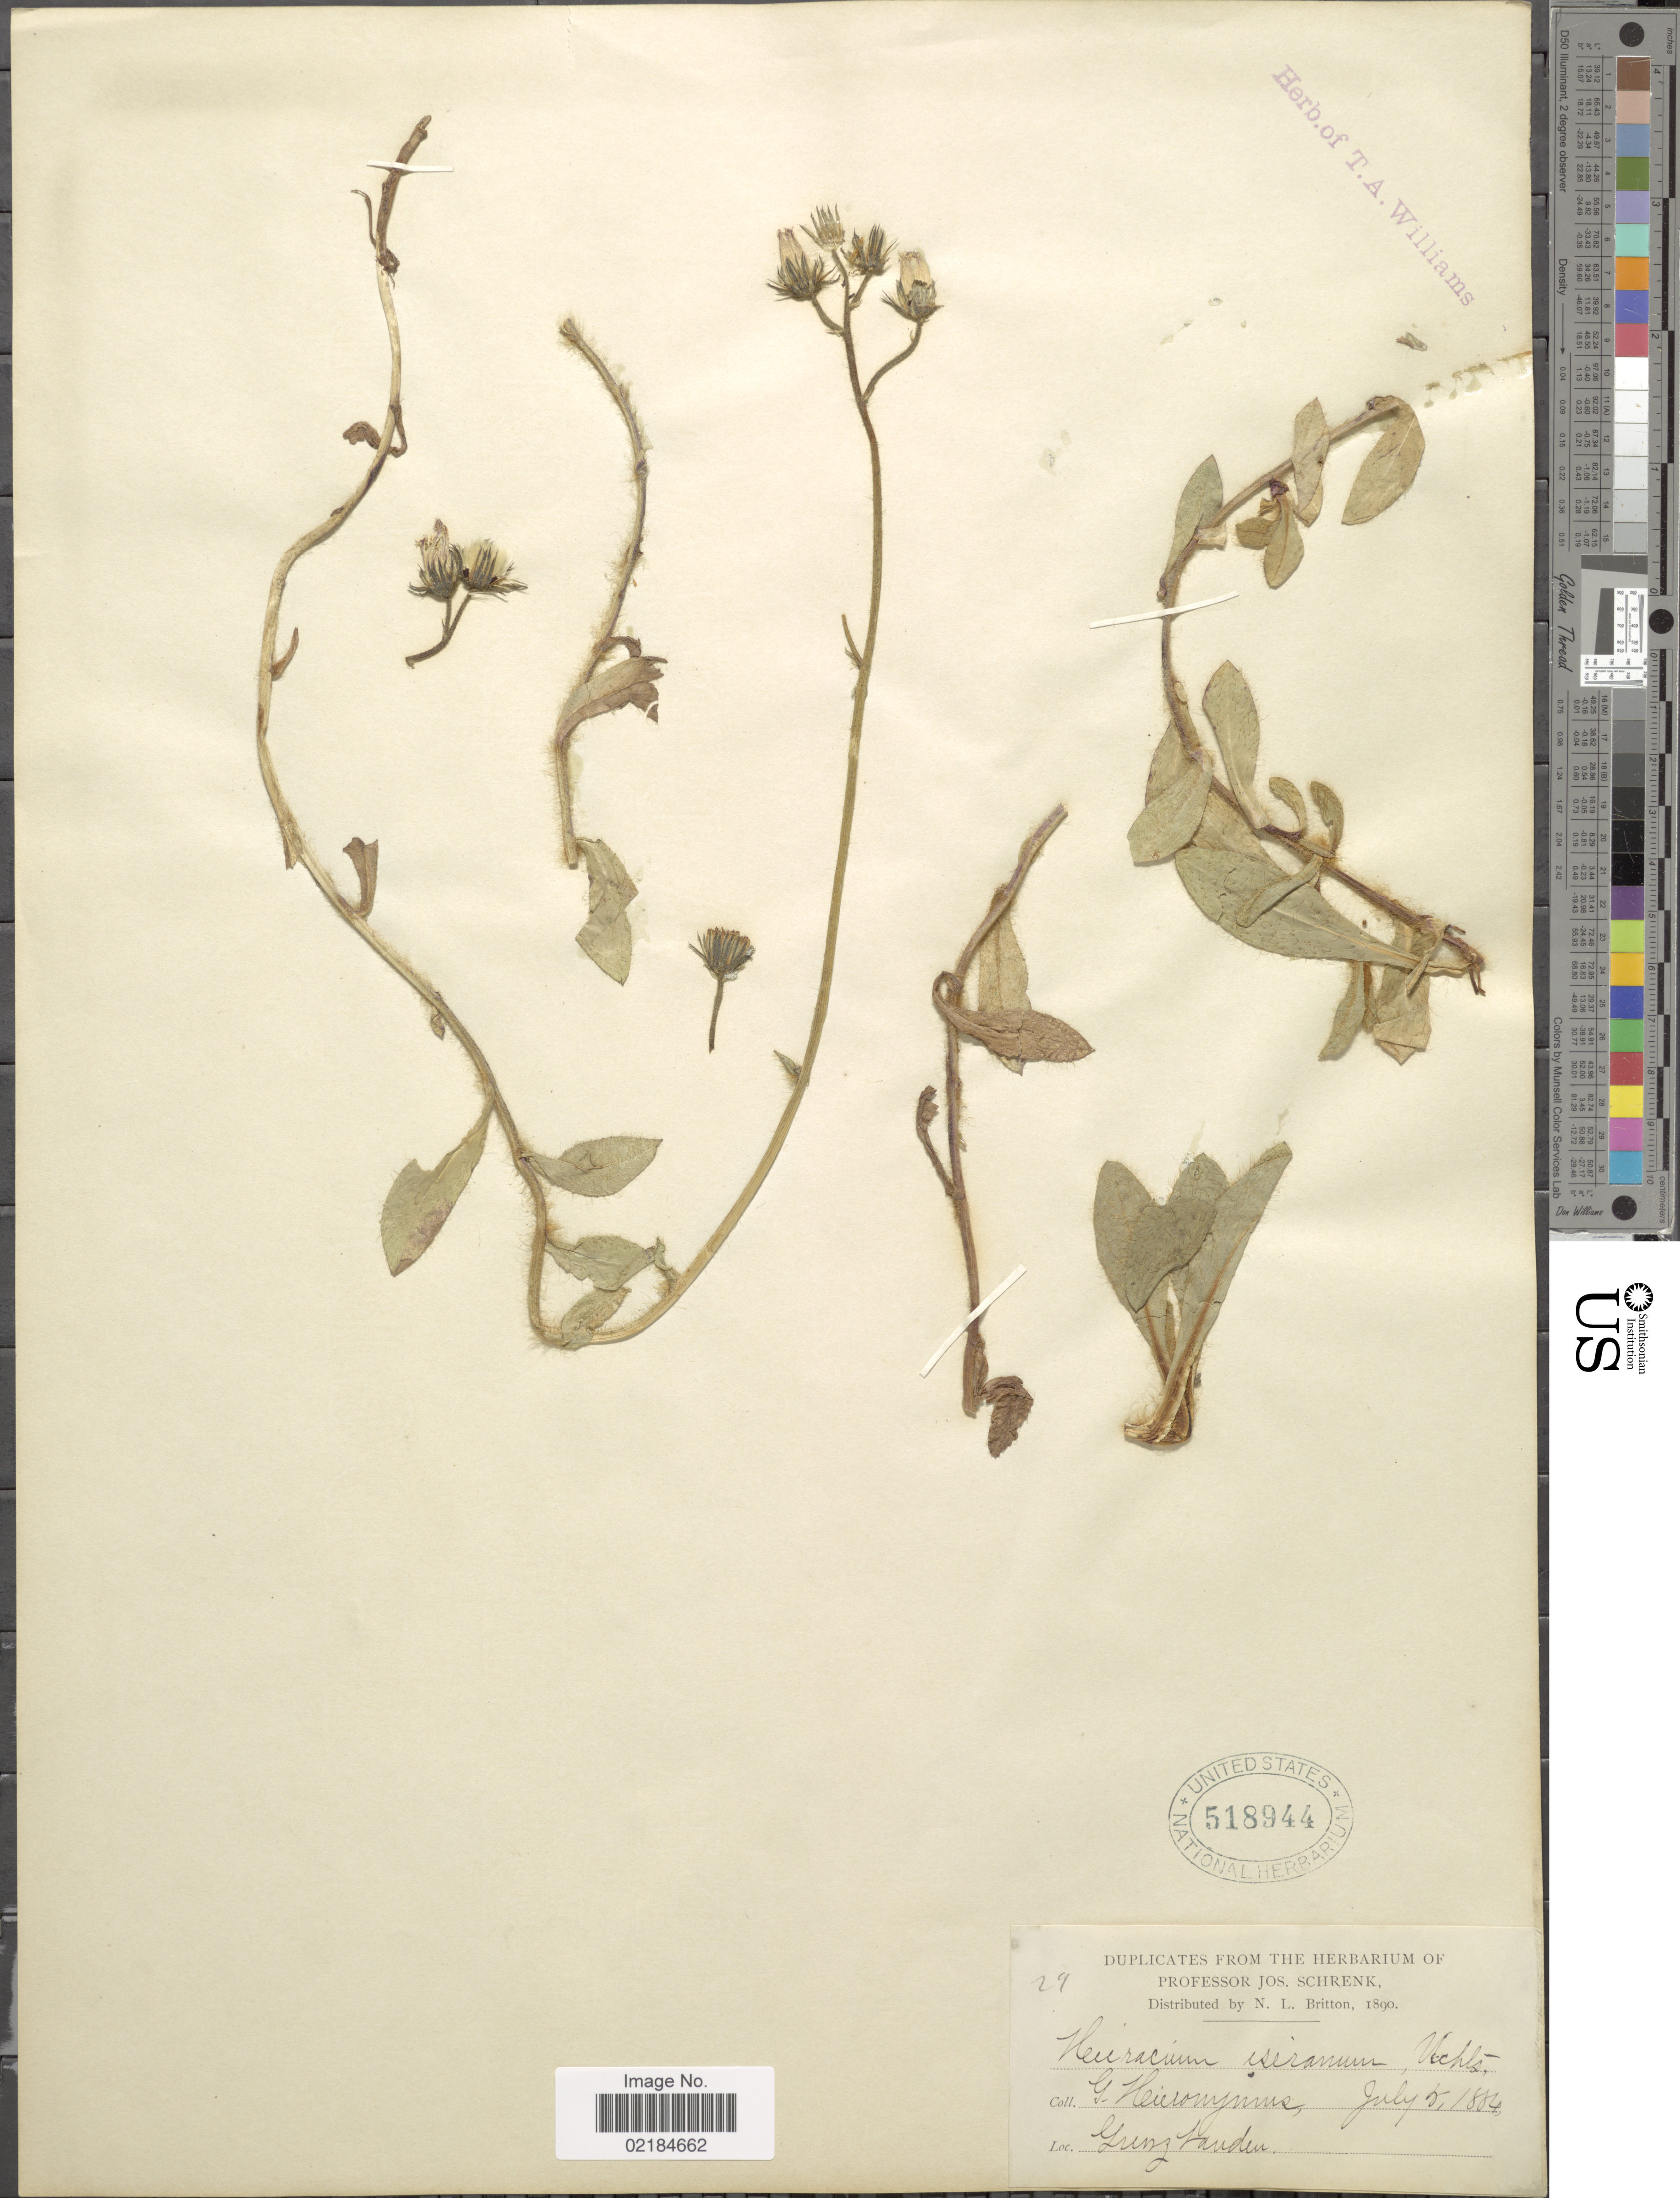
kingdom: Plantae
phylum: Tracheophyta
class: Magnoliopsida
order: Asterales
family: Asteraceae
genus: Hieracium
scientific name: Hieracium repandulare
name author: Druce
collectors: G. H. Hieronymus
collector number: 29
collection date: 1884-07-05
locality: Grenztanden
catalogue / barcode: US 518944